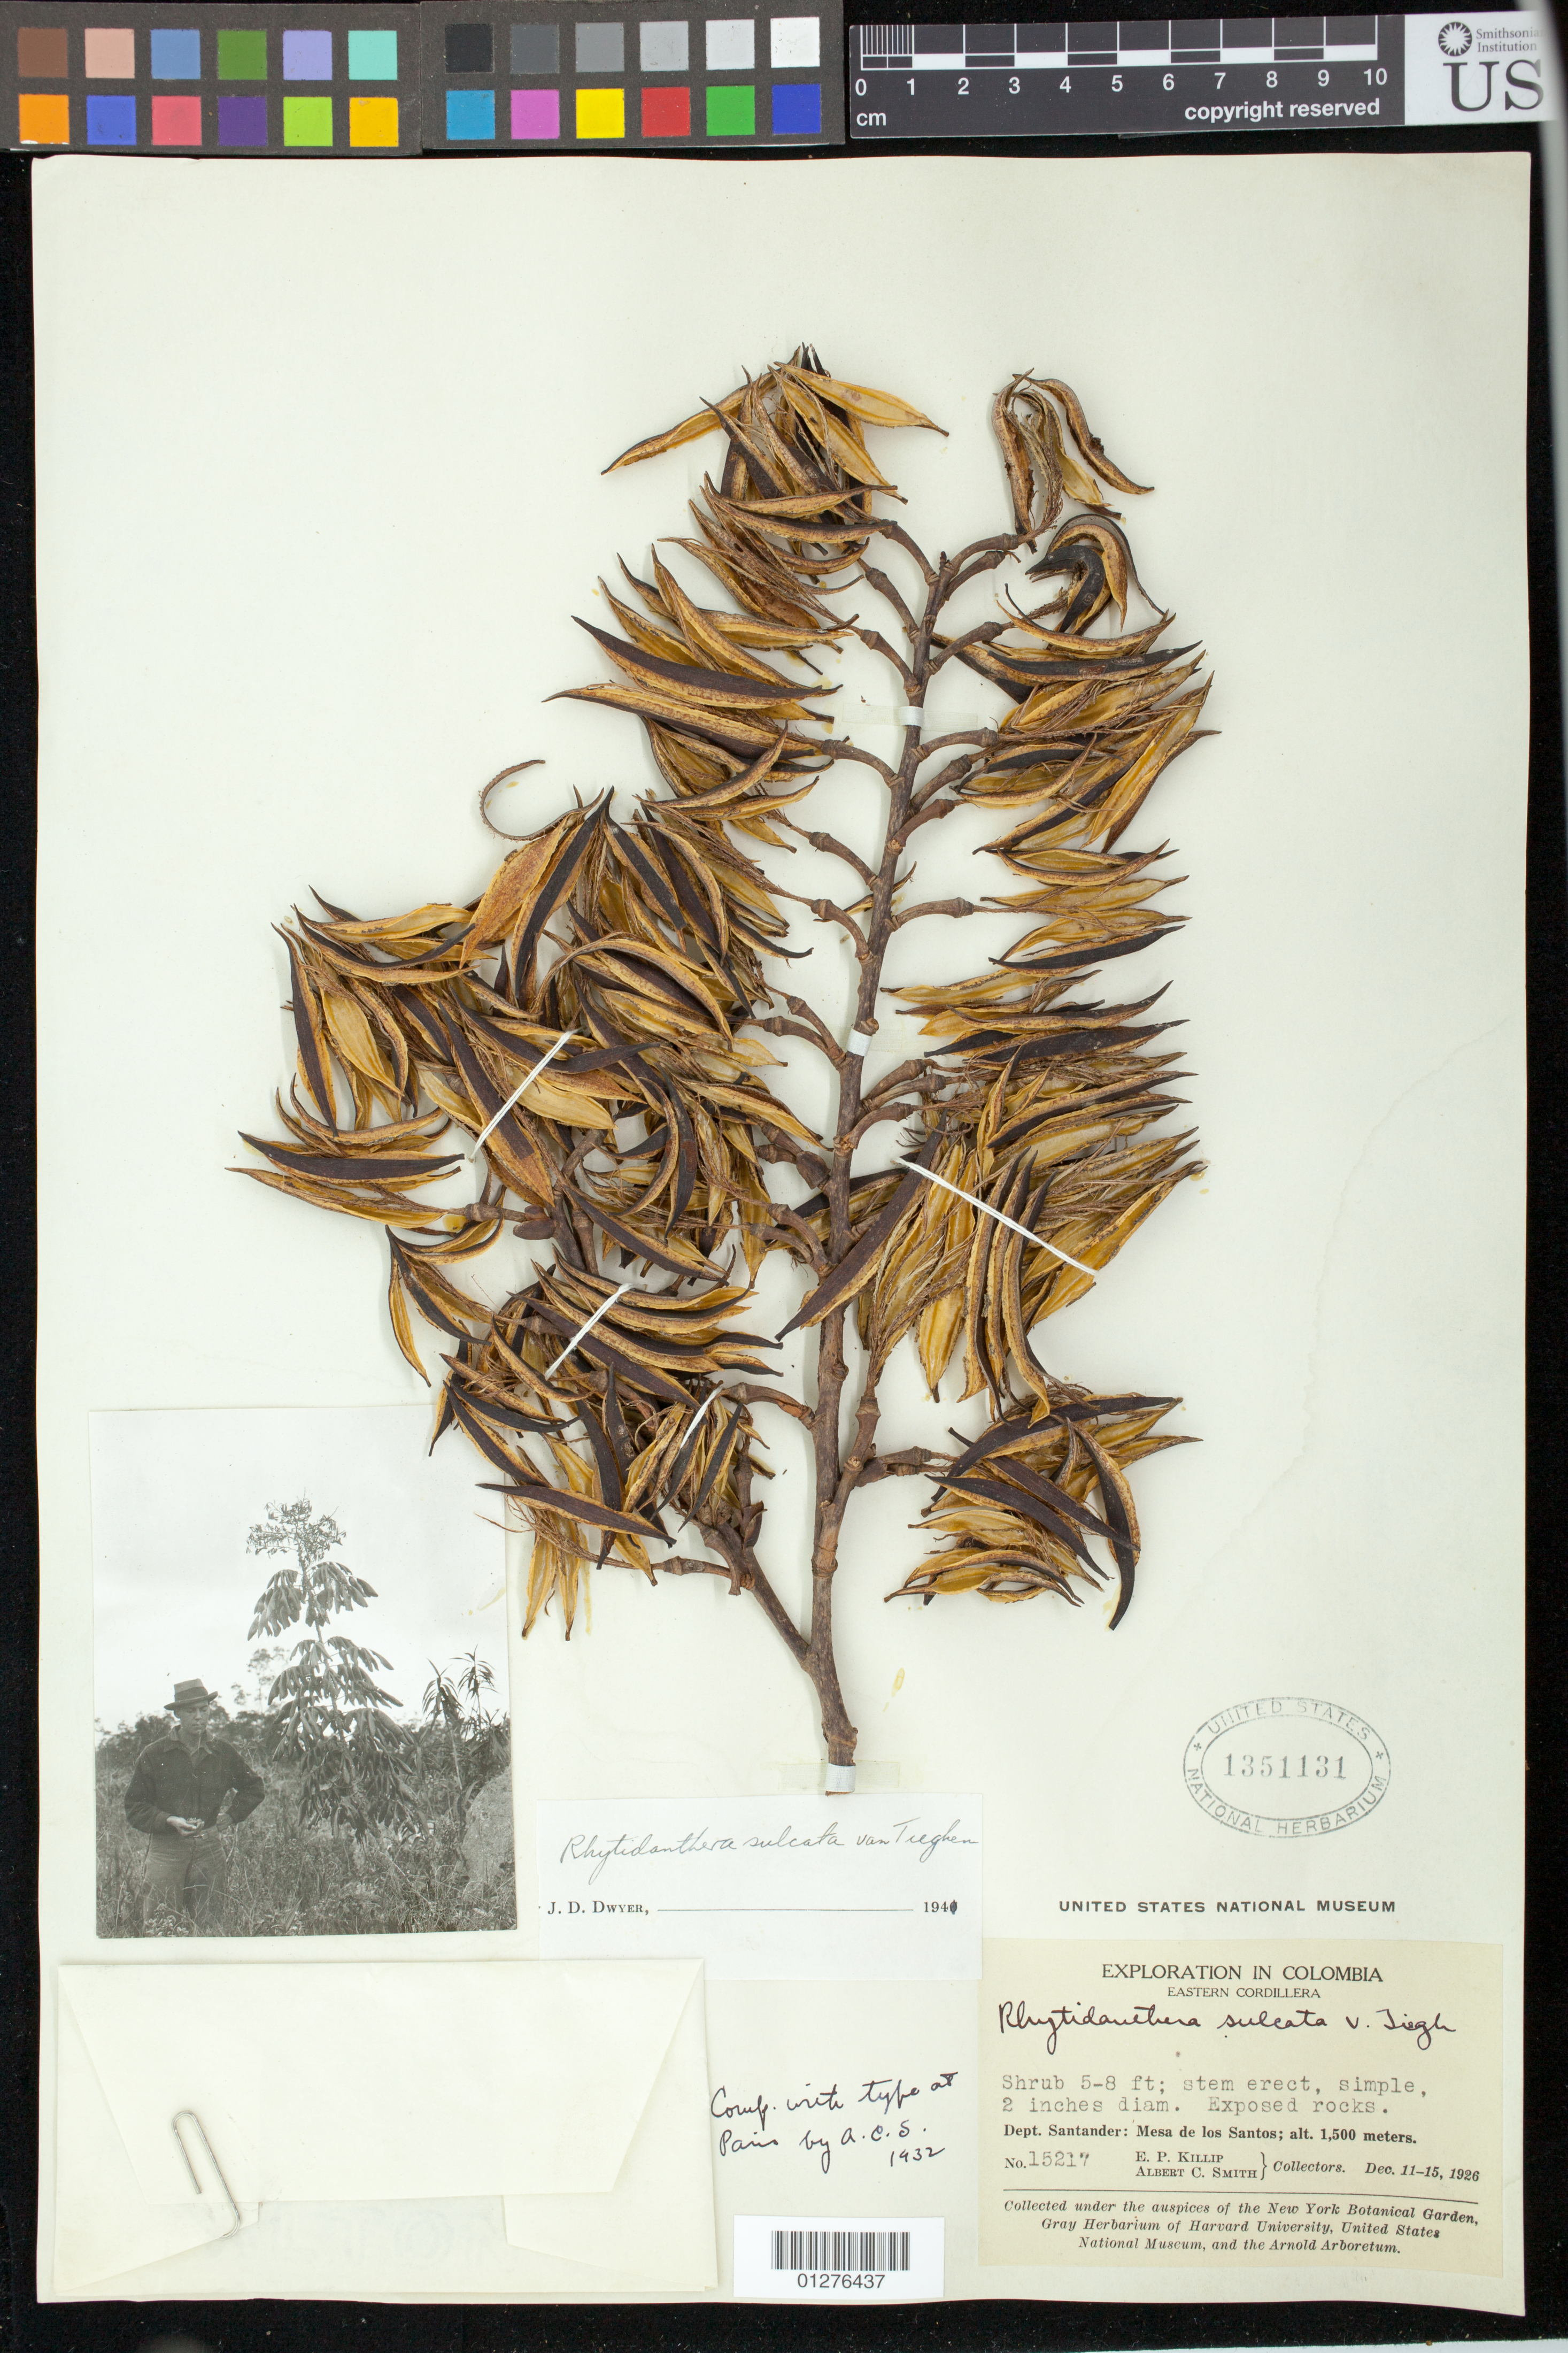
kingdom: Plantae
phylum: Tracheophyta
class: Magnoliopsida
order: Malpighiales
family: Ochnaceae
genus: Rhytidanthera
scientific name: Rhytidanthera sulcata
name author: Tiegh.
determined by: Reinales, Sandra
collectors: E. P. Killip & A. C. Smith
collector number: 15217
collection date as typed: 11 Dec 1926 to 15 Dec 1926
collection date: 1926-12-11/1926-12-15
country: Colombia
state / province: Santander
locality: Mesa de los Santos.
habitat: Exposed rocks.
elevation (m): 1500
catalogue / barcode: US 1351131